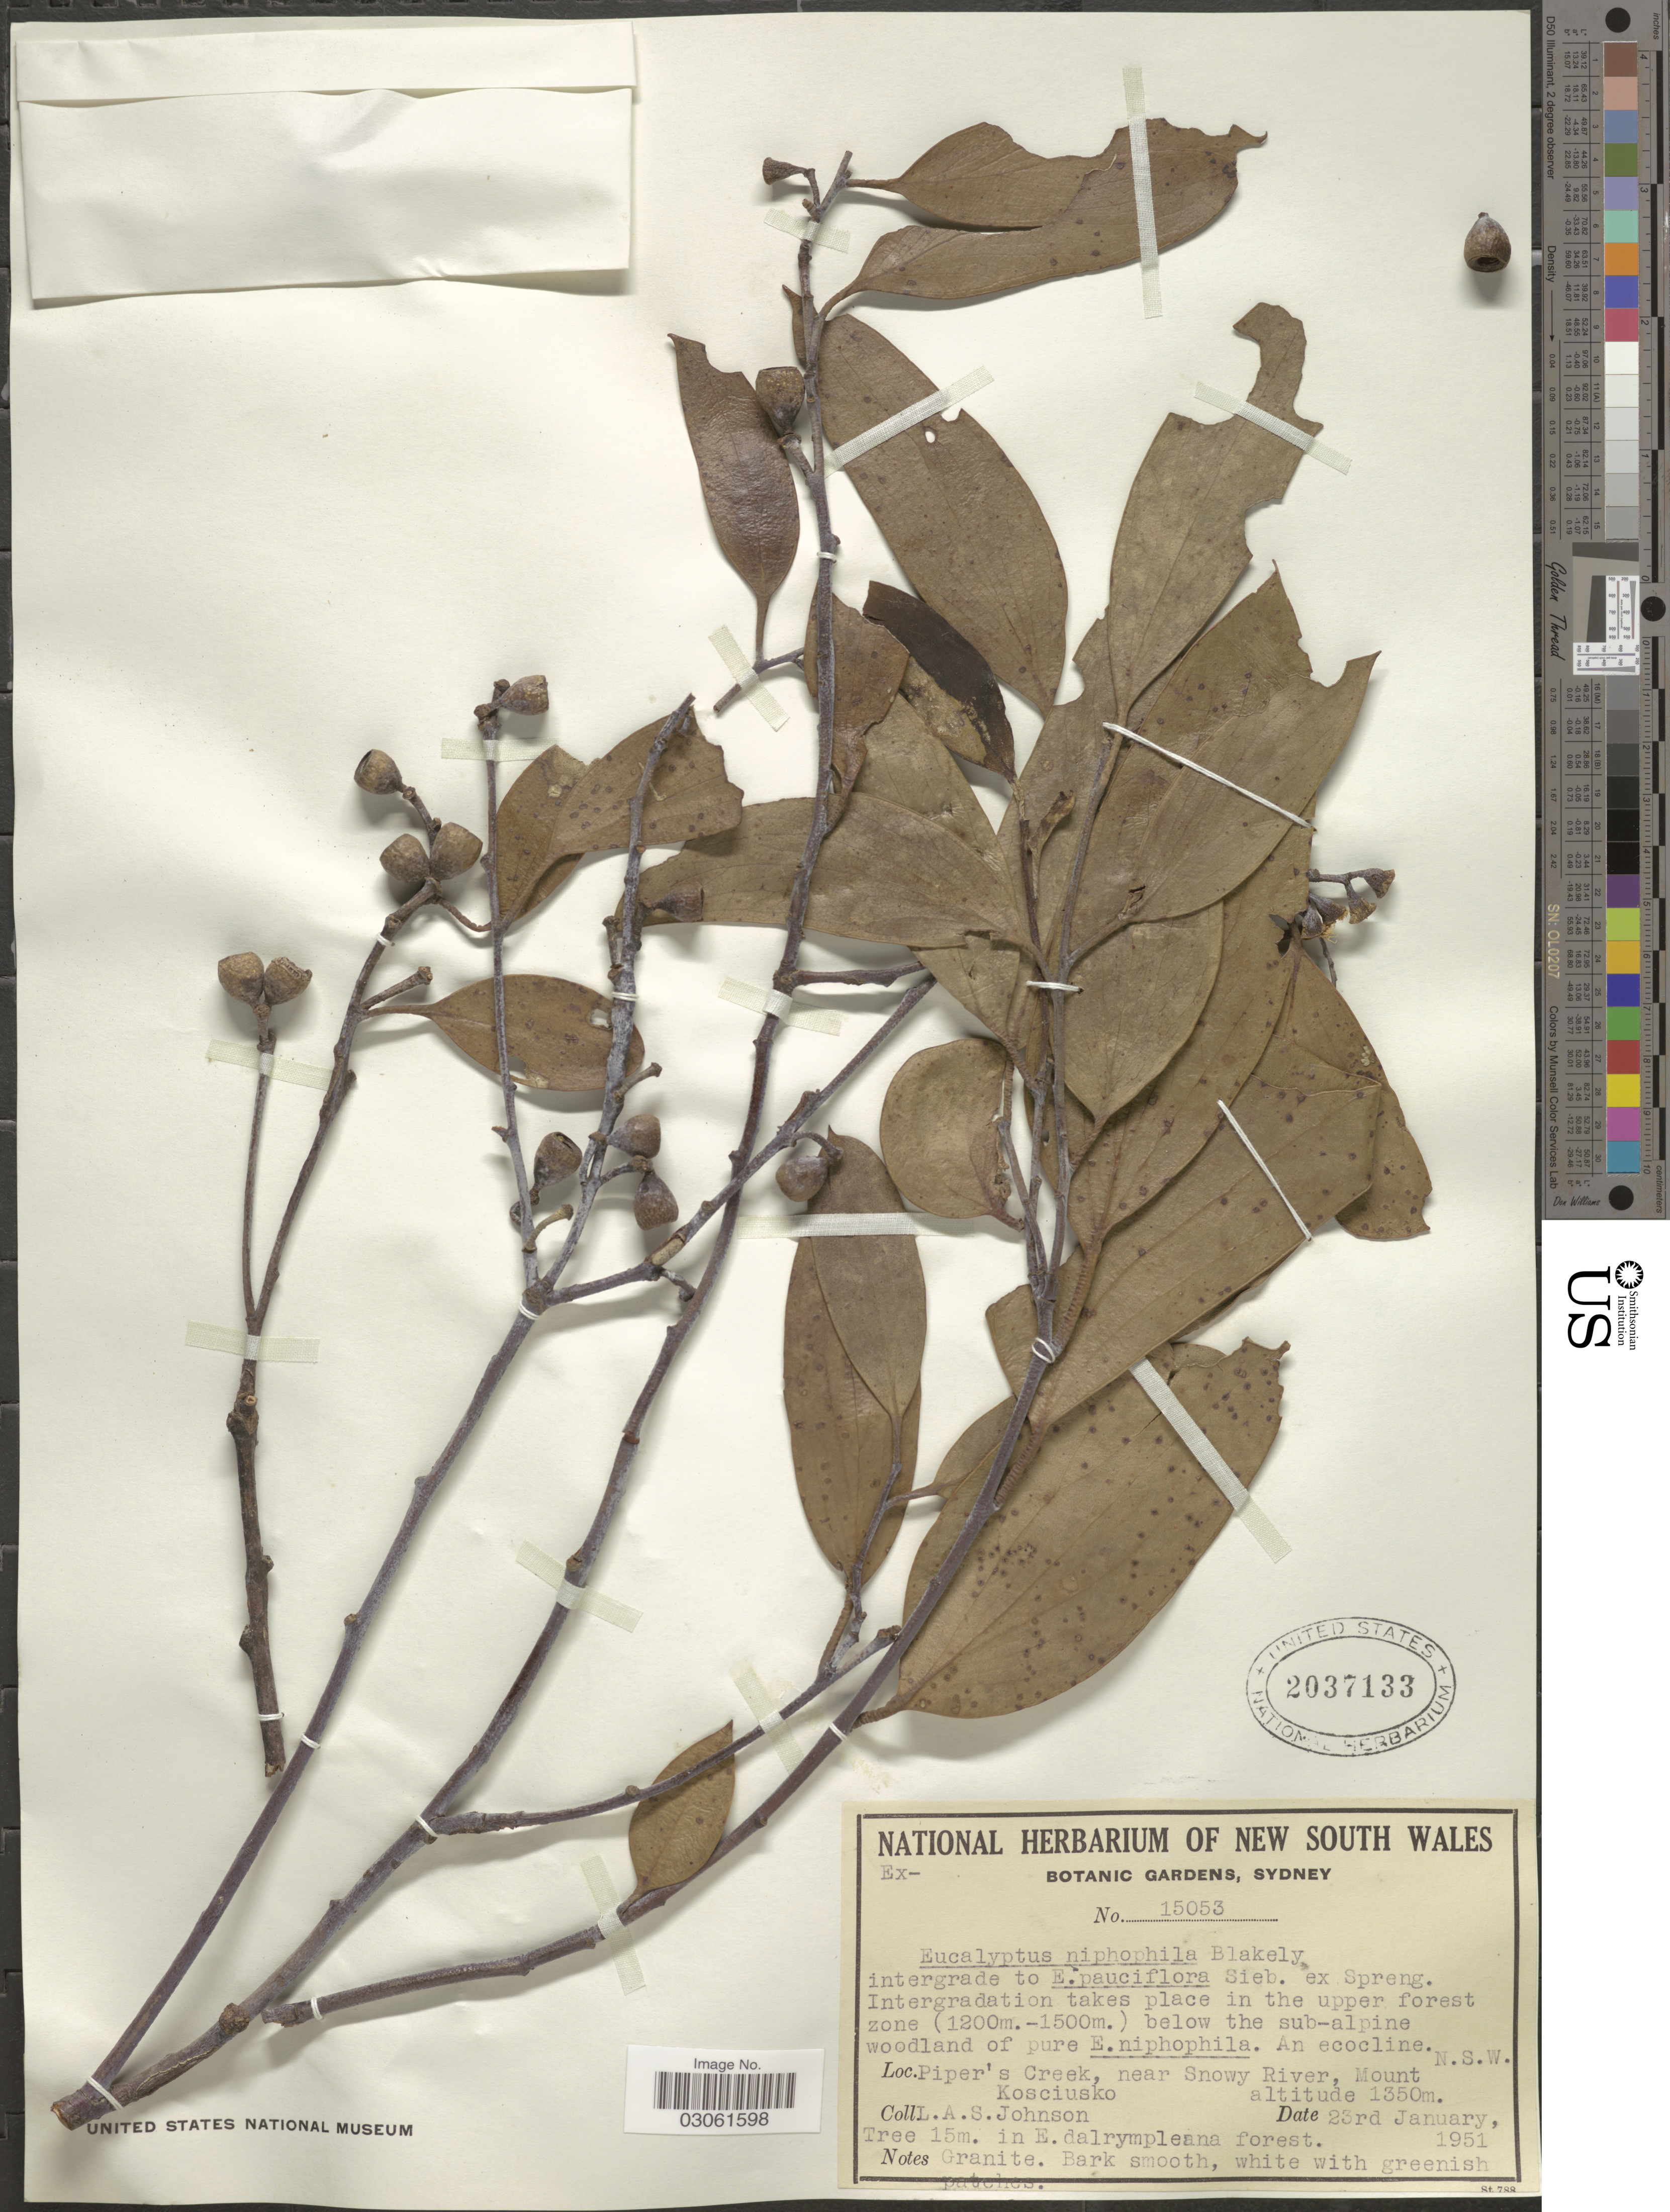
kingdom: Plantae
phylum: Tracheophyta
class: Magnoliopsida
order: Myrtales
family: Myrtaceae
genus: Eucalyptus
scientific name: Eucalyptus niphophila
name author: Maiden & Blakely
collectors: L. A. S. Johnson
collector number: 15053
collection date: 1951-01-23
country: Australia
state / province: New South Wales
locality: Piper's Creek, near Snowy River, Mount Kosciusko.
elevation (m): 1350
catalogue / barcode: US 2037133